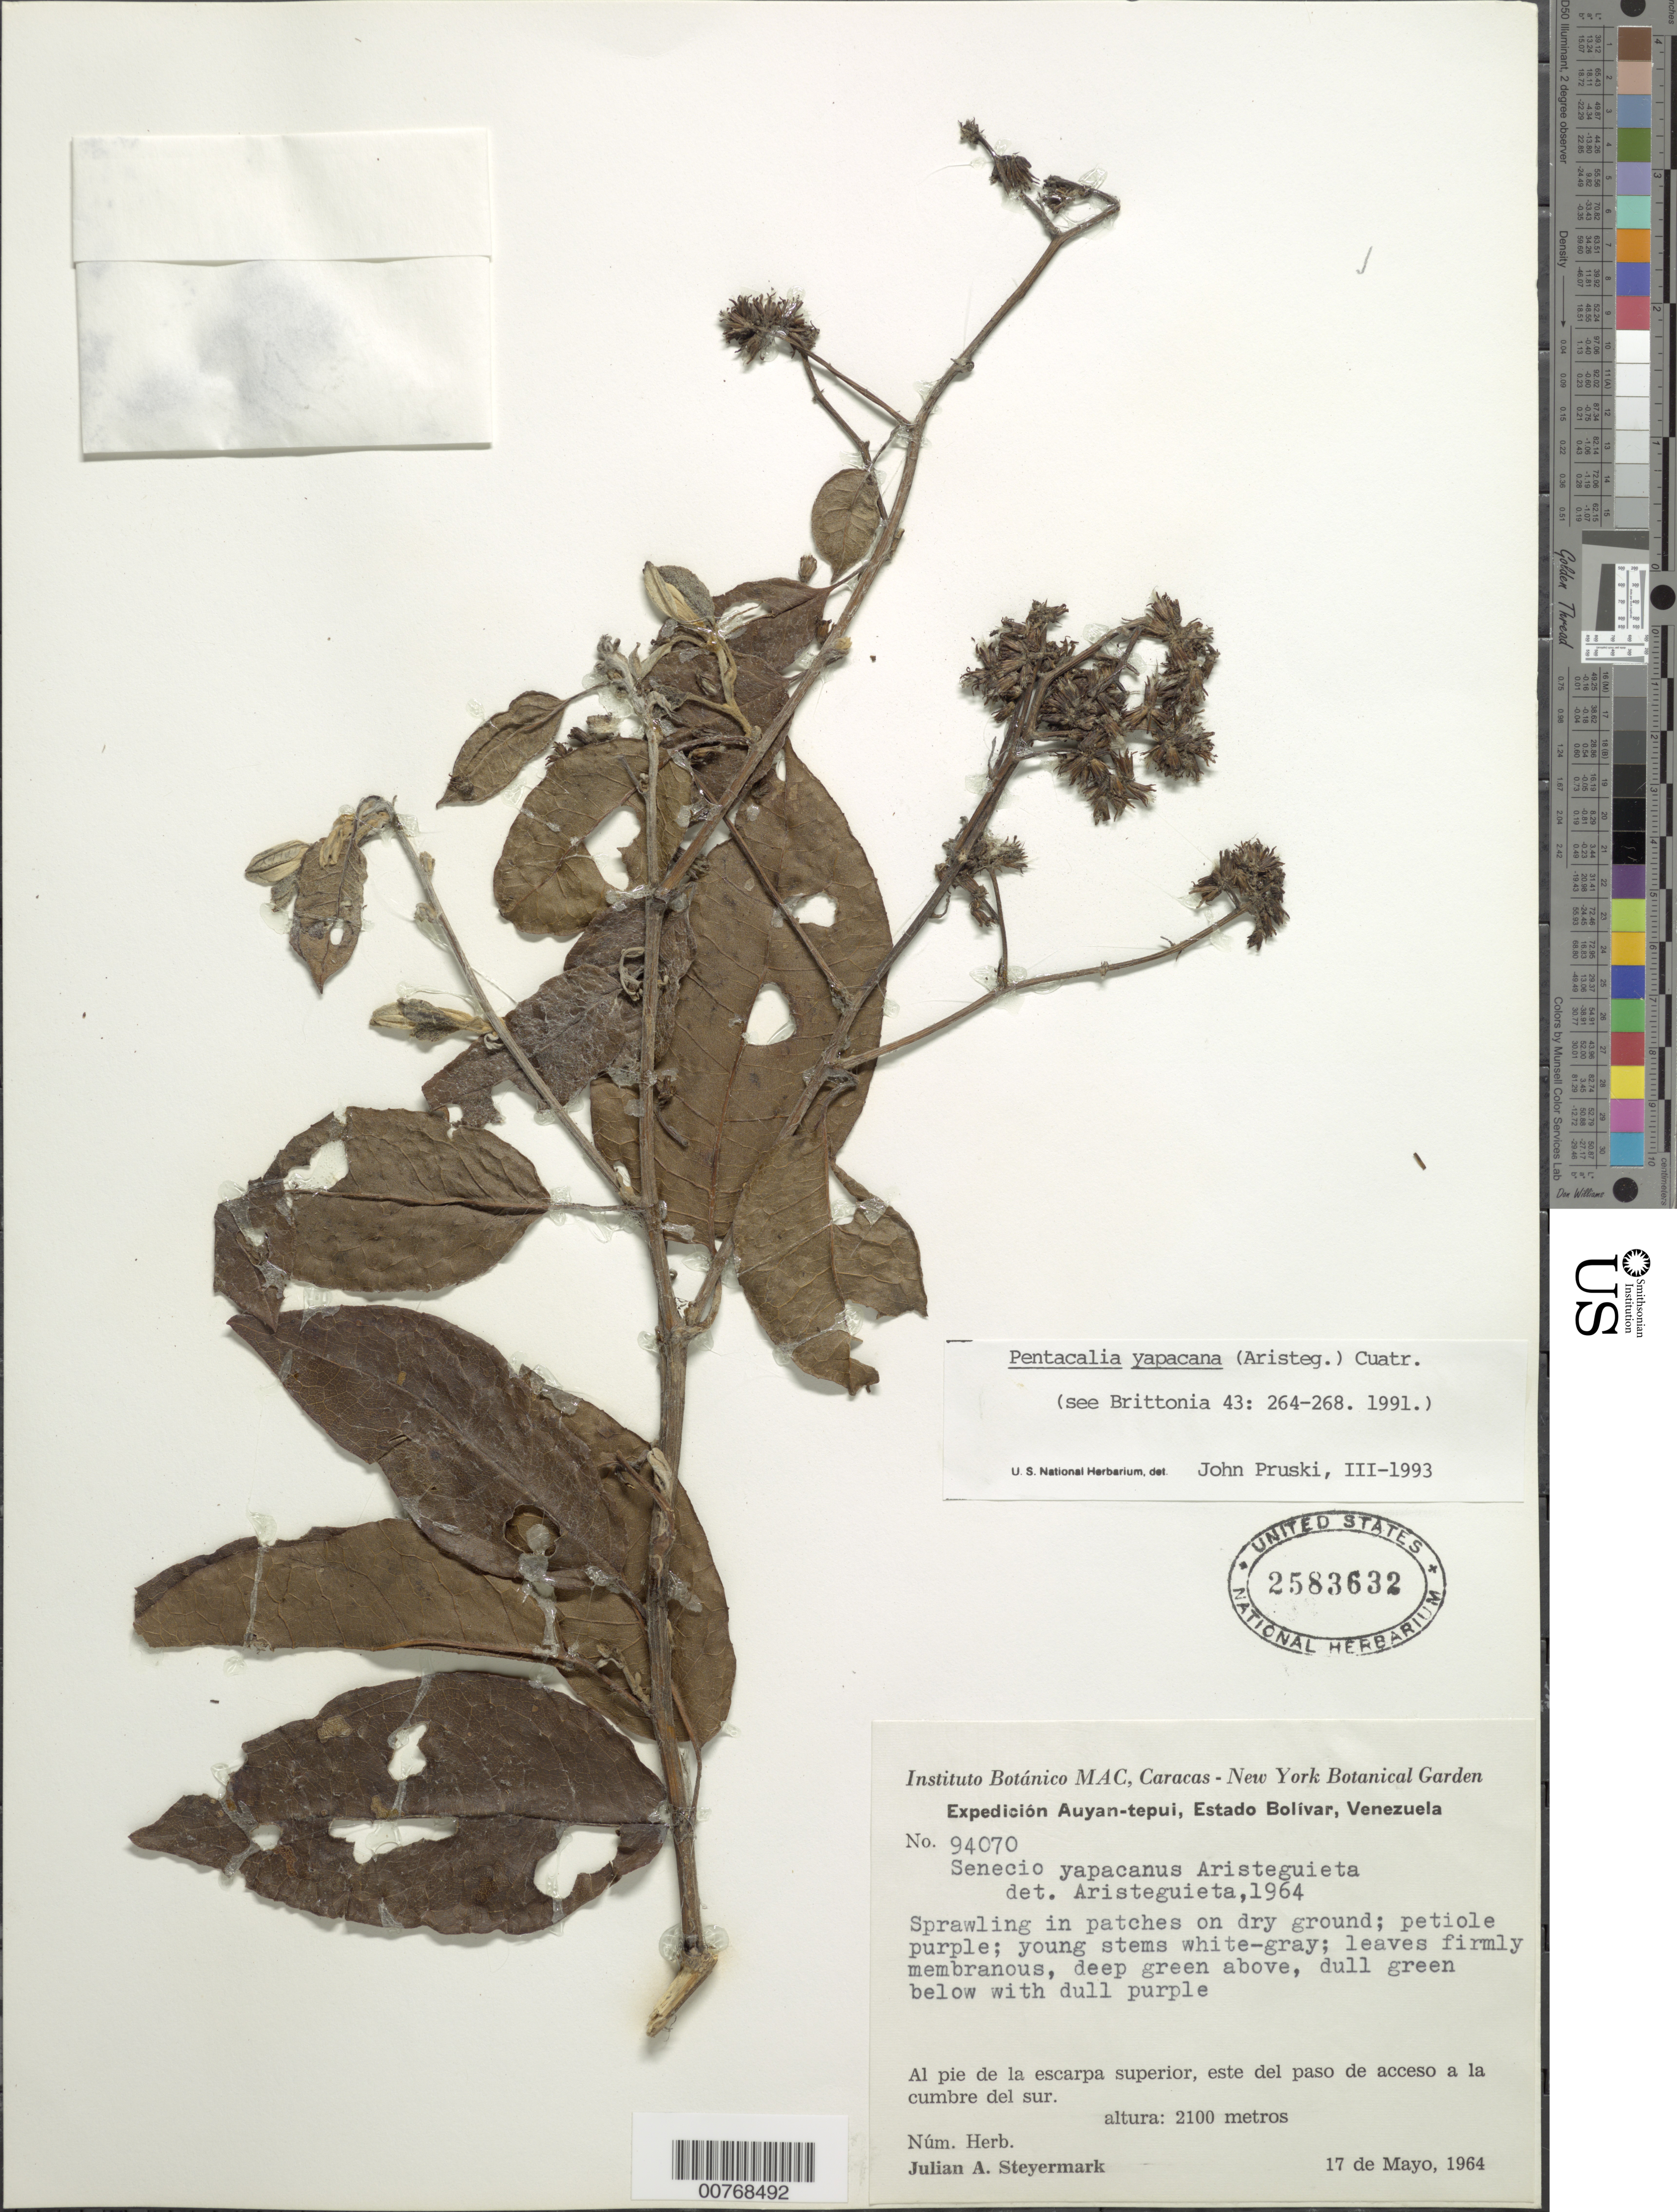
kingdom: Plantae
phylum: Tracheophyta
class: Magnoliopsida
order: Asterales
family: Asteraceae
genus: Pentacalia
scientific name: Pentacalia yapacana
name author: (Aristeg.) Cuatrec.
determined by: Pruski, J. F.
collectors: J. Steyermark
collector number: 94070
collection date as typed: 17-May-64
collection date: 1964-05-17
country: Venezuela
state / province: Bolívar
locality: Auyan-tepuí, al pie de la escarpa superior, este del paso de acceso a la cumbre del sur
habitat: In patches on dry ground.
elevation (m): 2100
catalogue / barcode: US 2583632